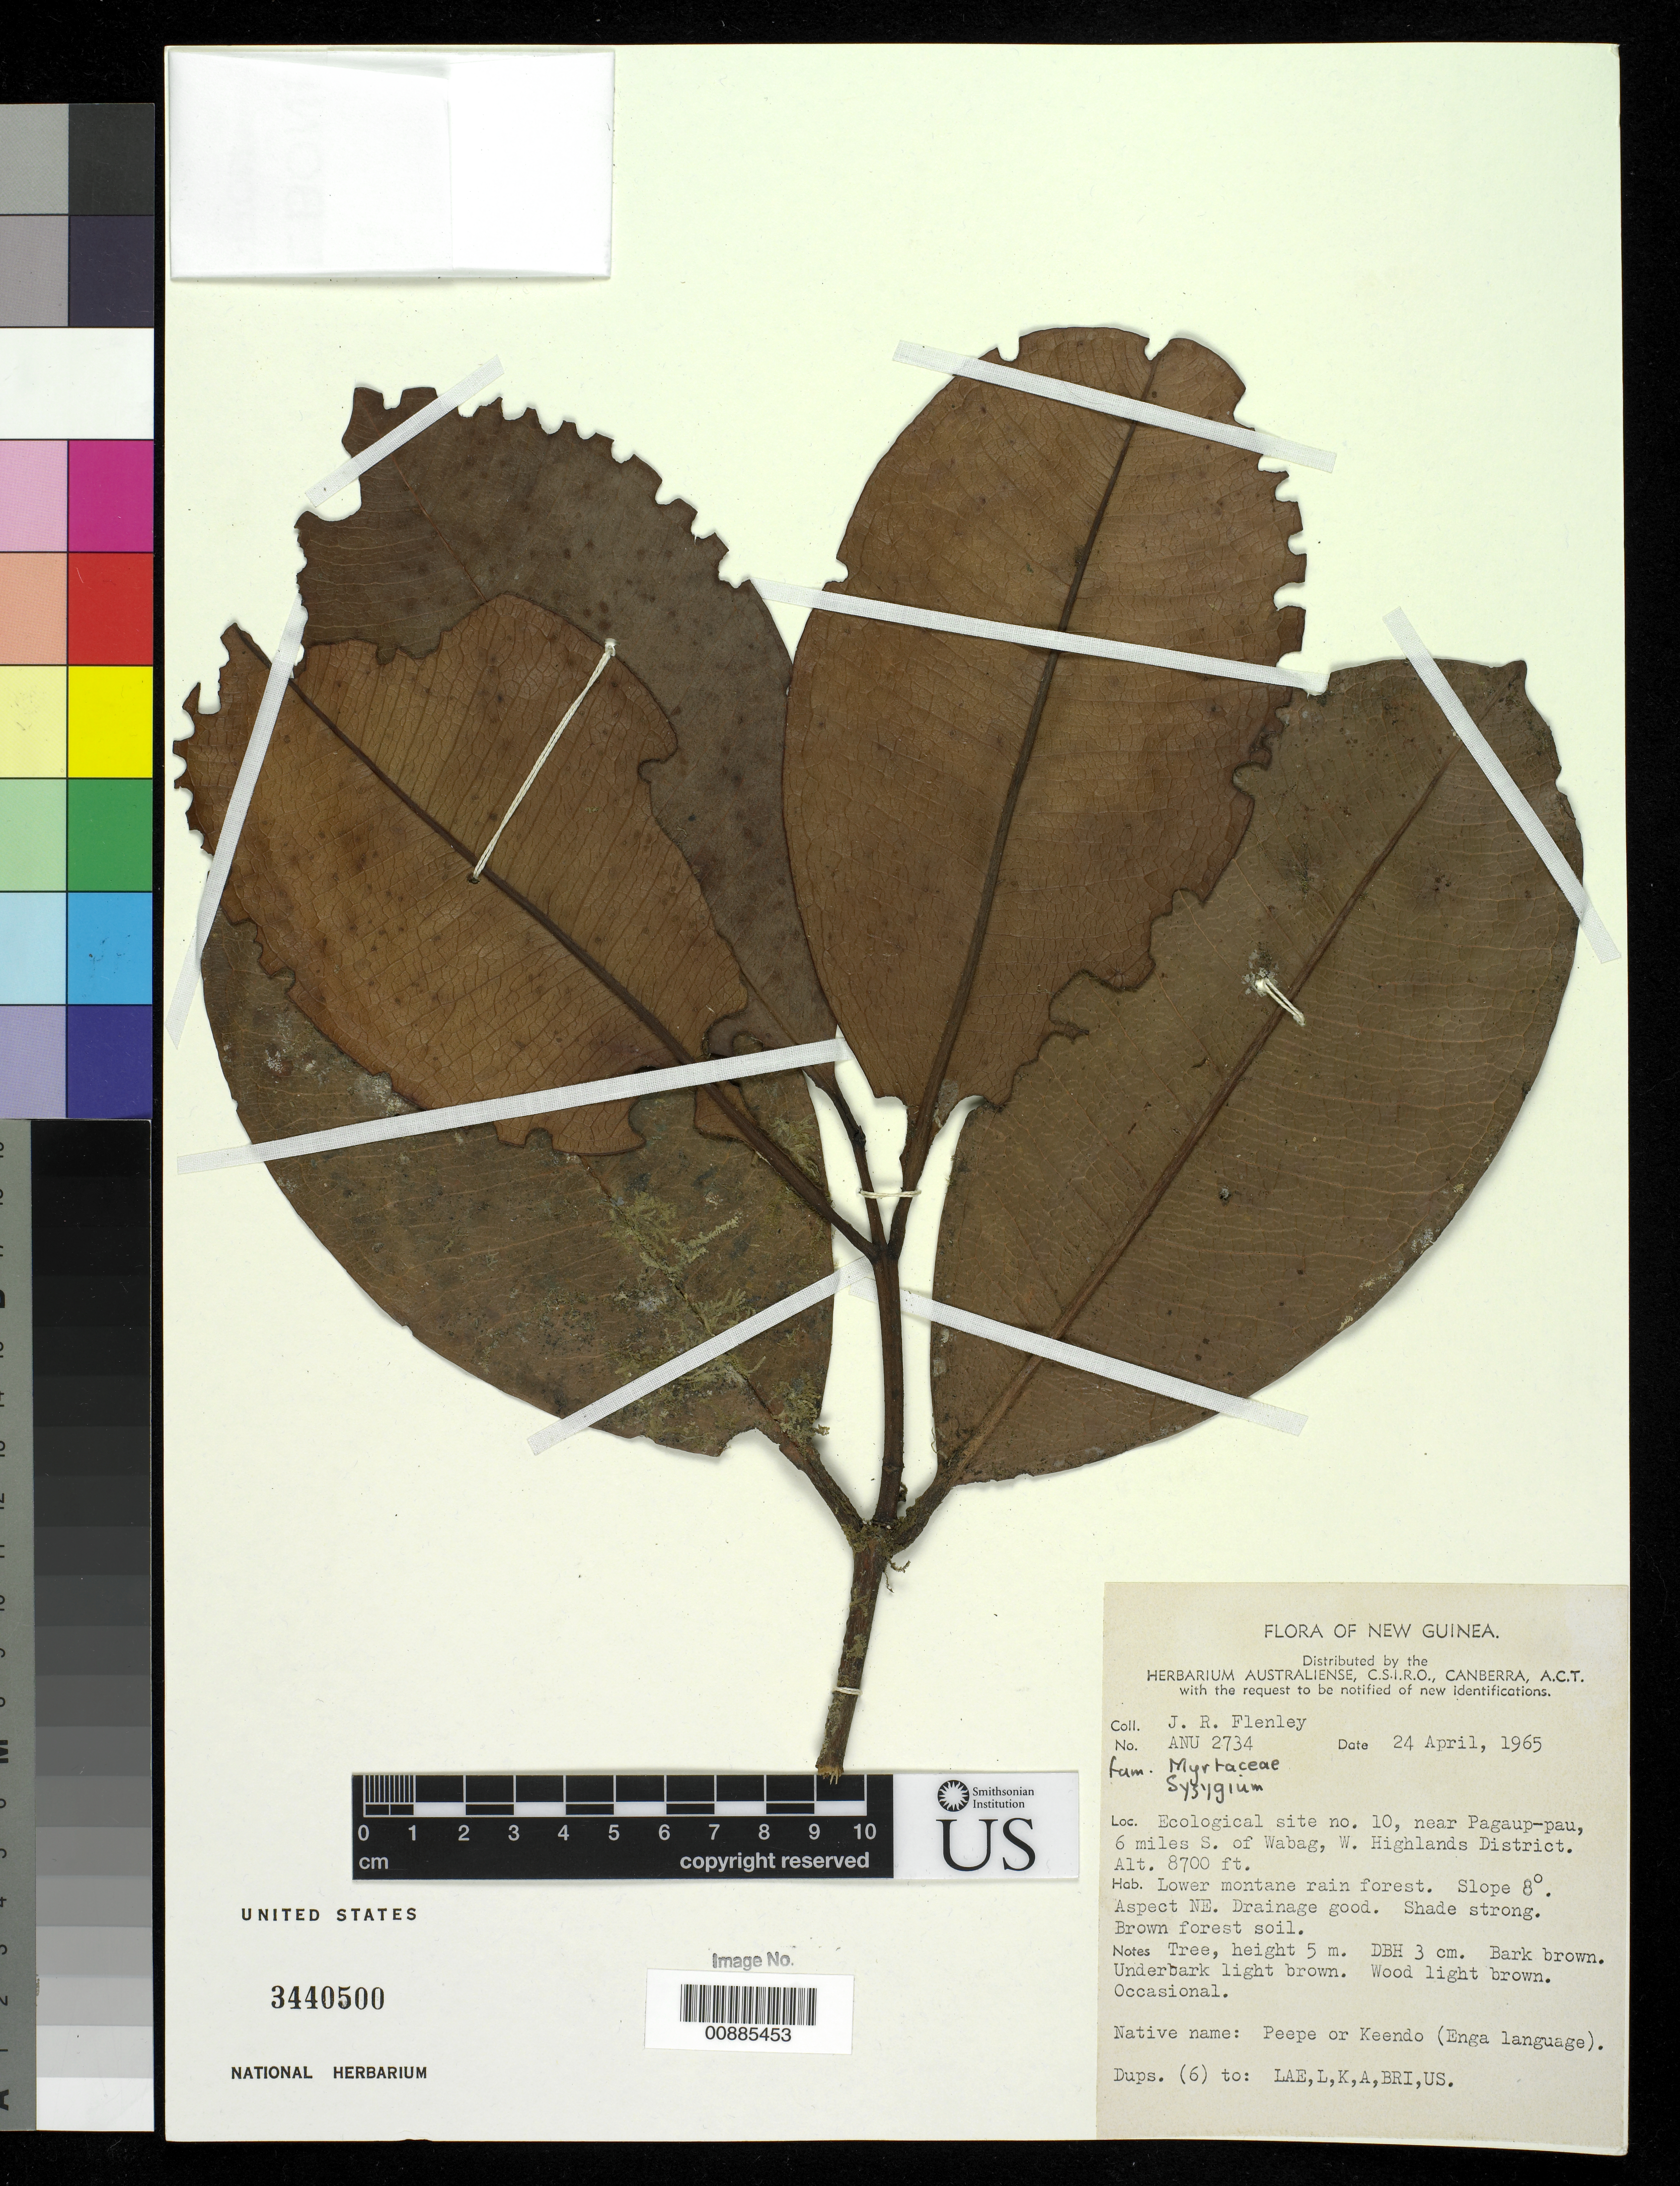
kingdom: Plantae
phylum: Tracheophyta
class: Magnoliopsida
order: Myrtales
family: Myrtaceae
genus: Syzygium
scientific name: Syzygium sp.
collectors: J. Flenley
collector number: ANU 2734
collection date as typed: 24 Apr 1965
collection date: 1965-04-24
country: Papua New Guinea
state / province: Enga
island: New Guinea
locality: Ecological site no. 10, nr. Pagaup-pau, 6 miles S. of Wabag.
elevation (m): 2652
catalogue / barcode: US 3440500